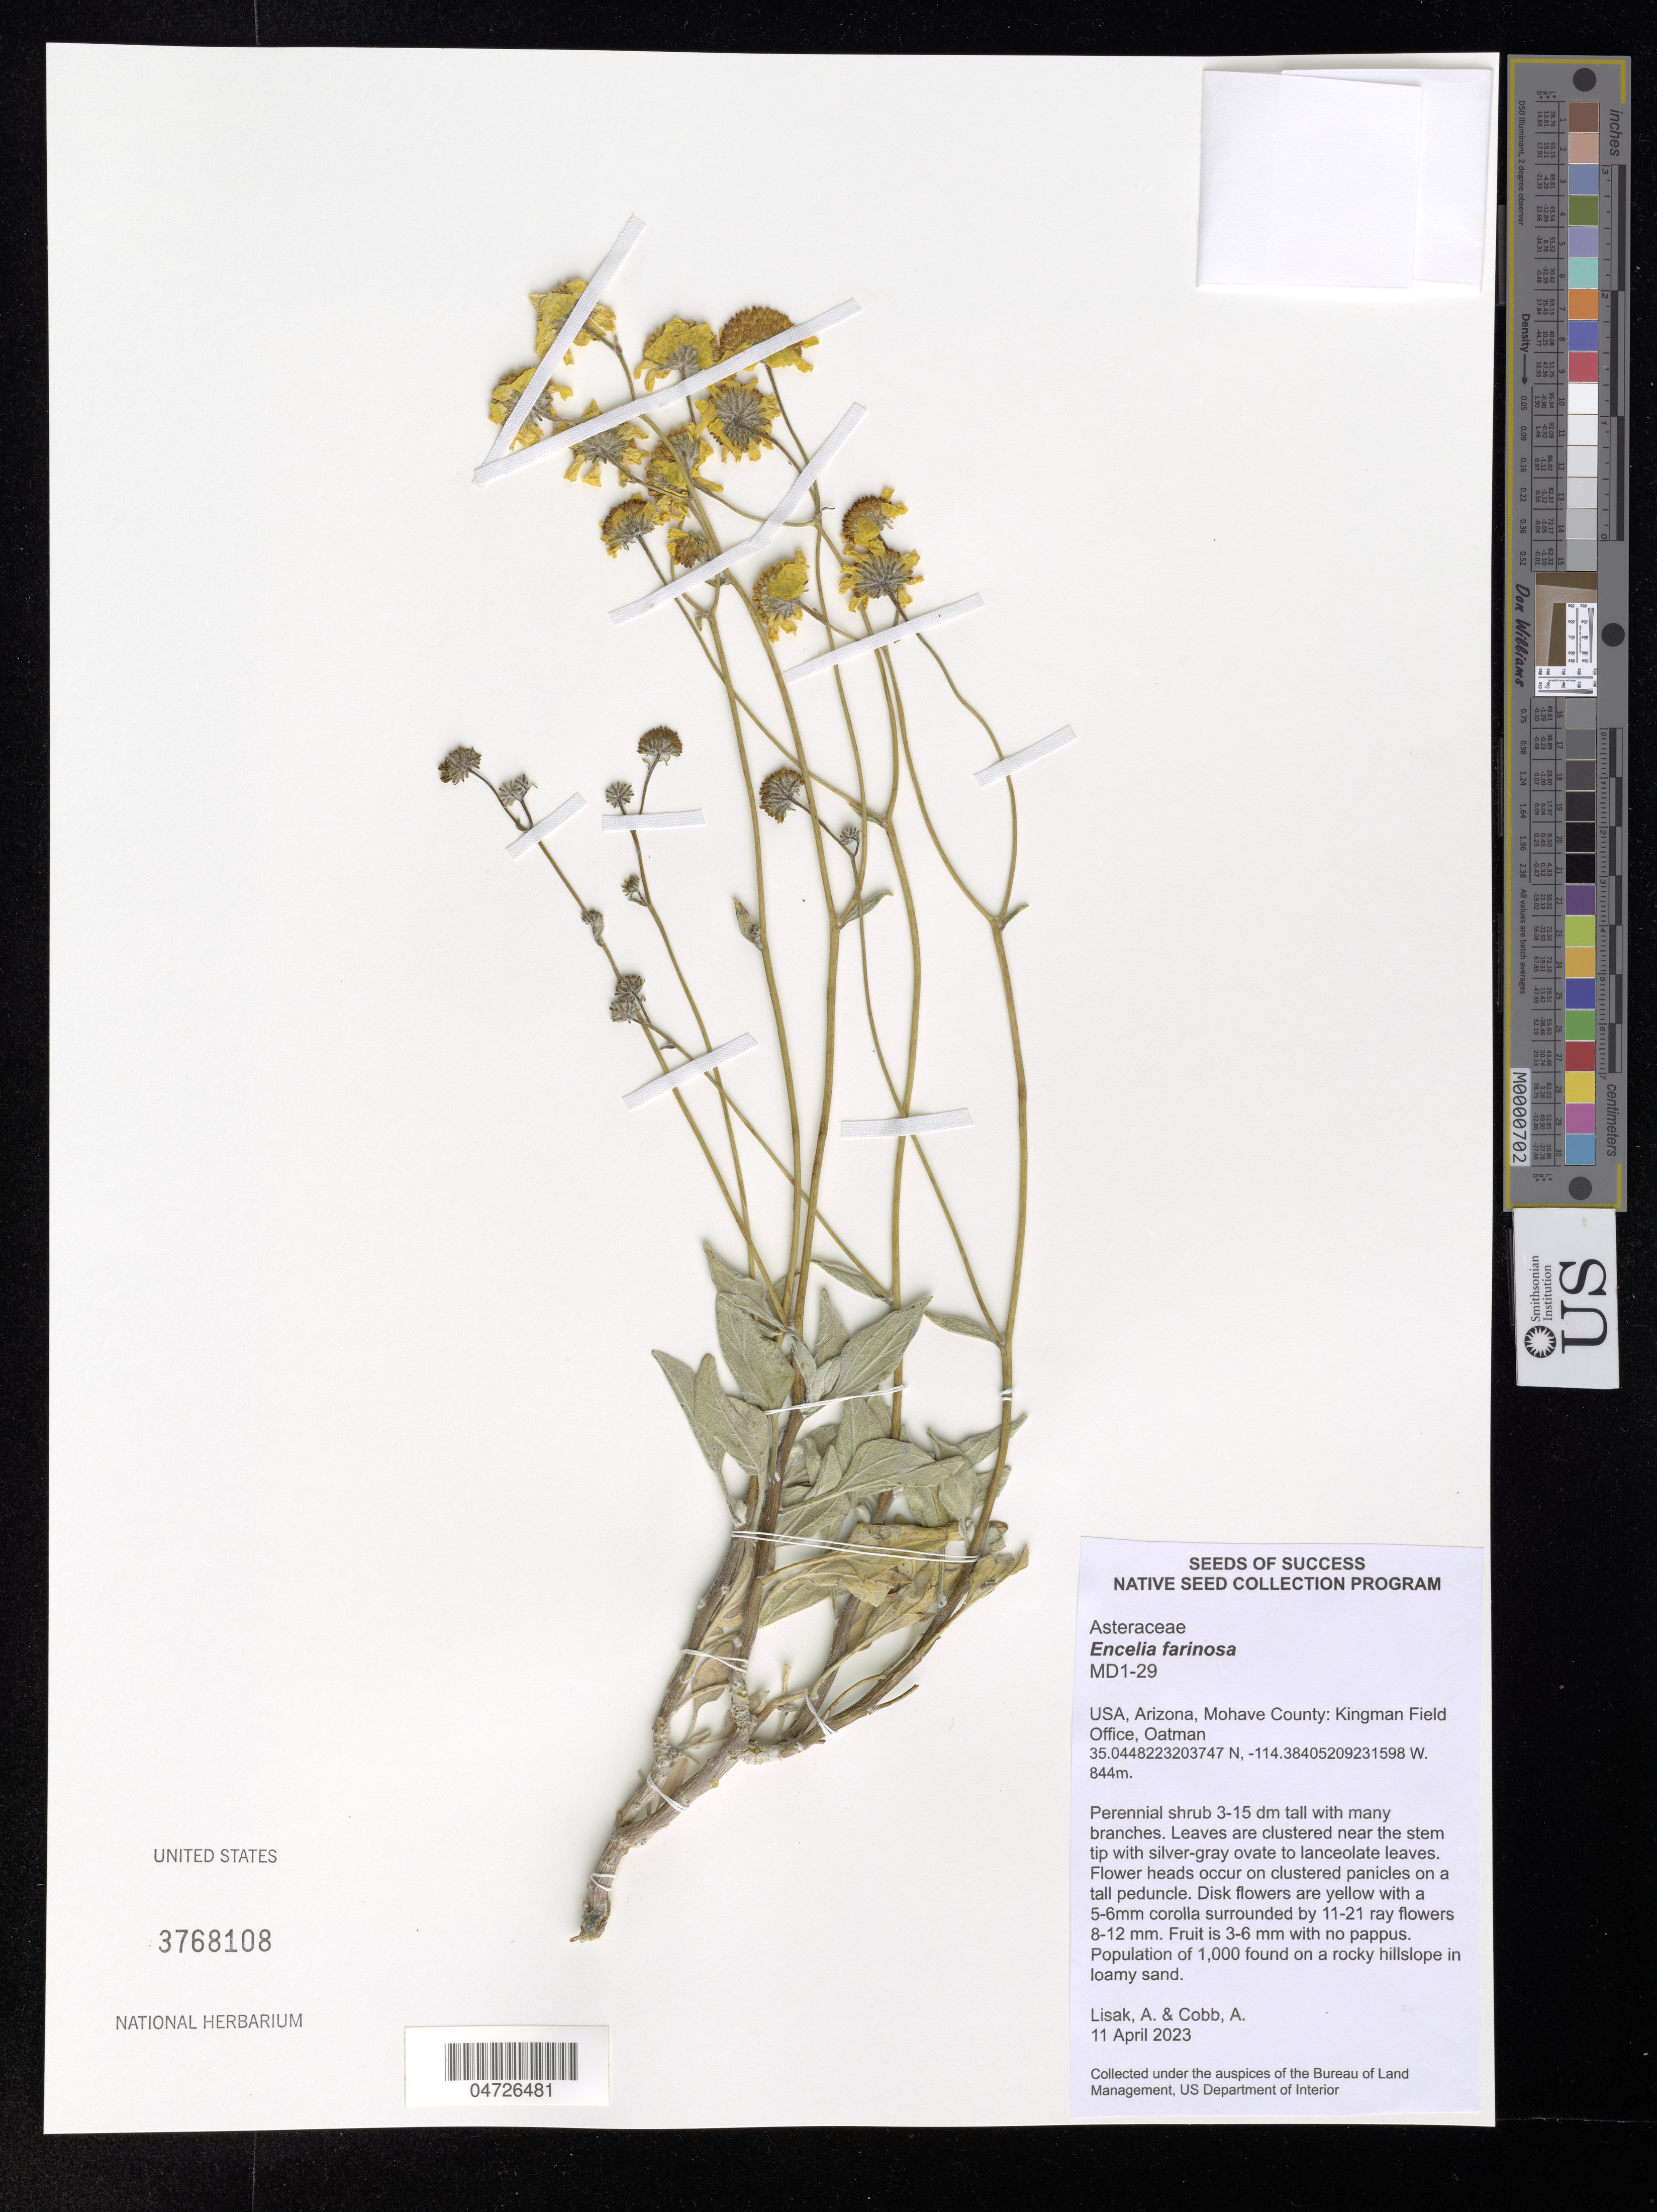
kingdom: Plantae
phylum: Tracheophyta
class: Magnoliopsida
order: Asterales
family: Asteraceae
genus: Encelia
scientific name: Encelia farinosa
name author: A. Gray ex Torr. in Emory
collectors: A. Lisak & A. Cobb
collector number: MD1-29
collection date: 2023-04-11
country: United States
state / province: Arizona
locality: Mohave County: Kingman Field Office, Oatman.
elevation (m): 844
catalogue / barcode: US 3768108